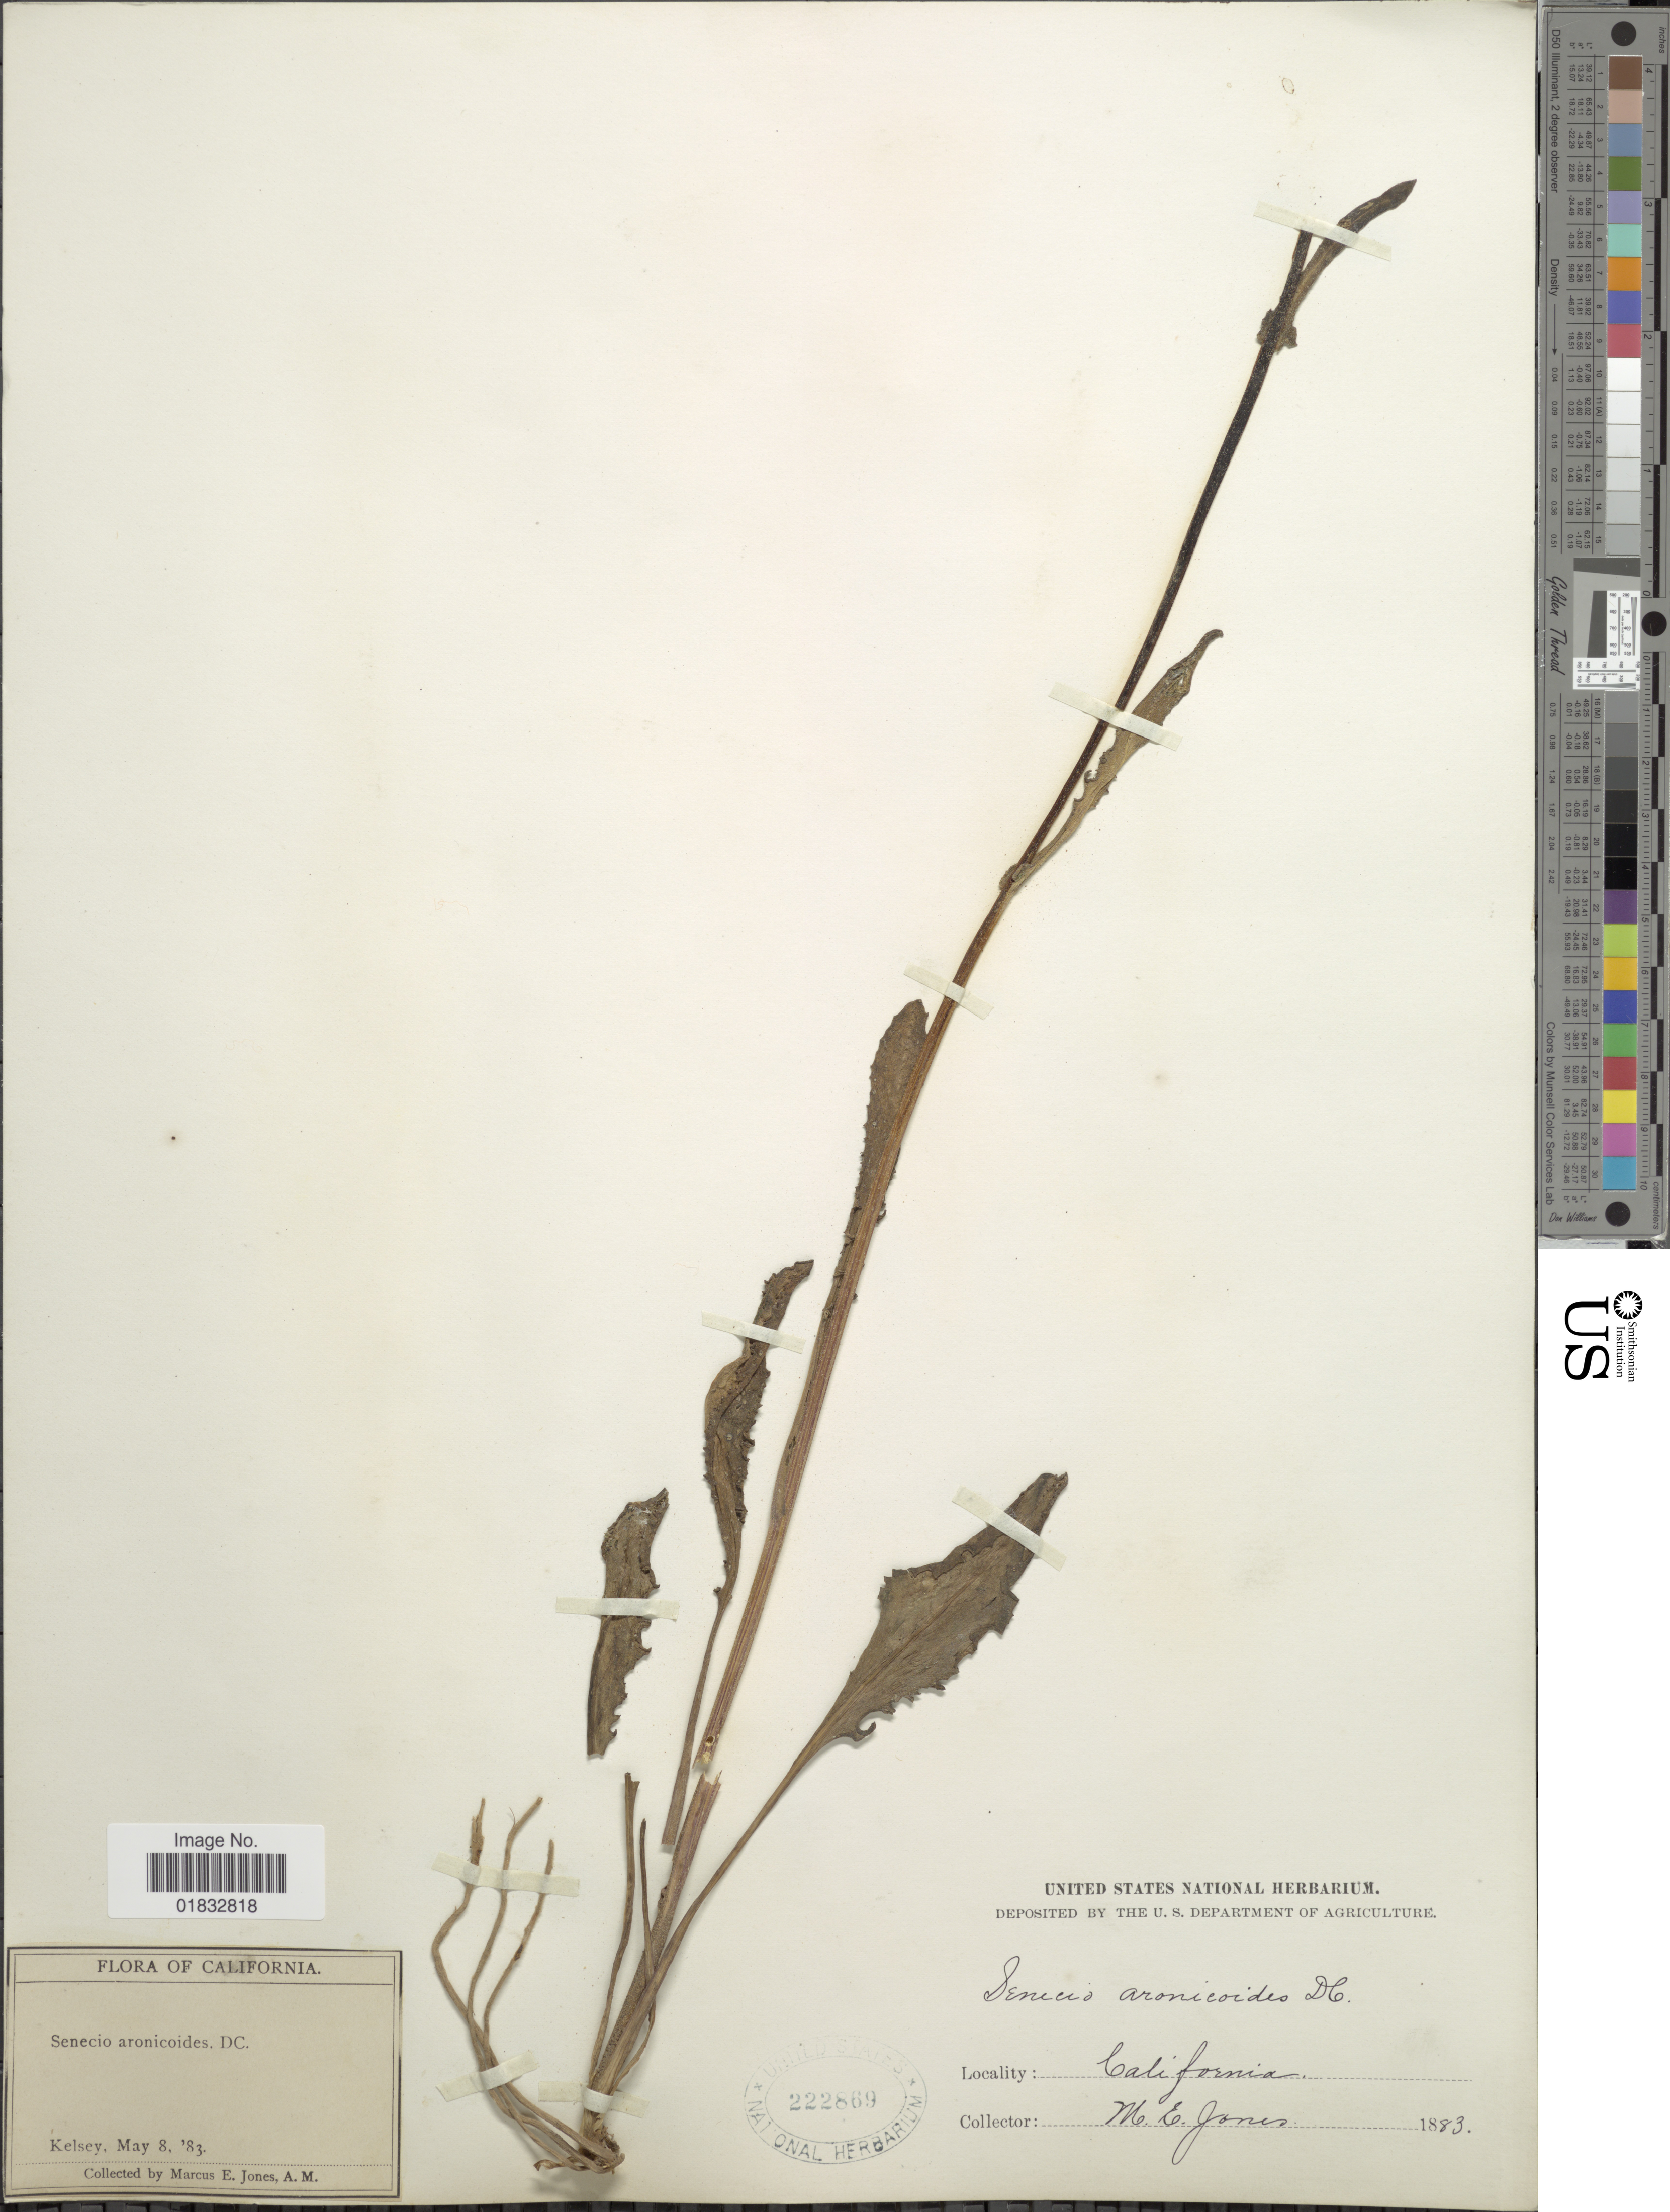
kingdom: Plantae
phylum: Tracheophyta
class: Magnoliopsida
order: Asterales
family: Asteraceae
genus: Senecio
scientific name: Senecio aronicoides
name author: DC.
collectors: M. E. Jones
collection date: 1883-05-08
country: United States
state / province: California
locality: Kelsey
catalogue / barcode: US 222869